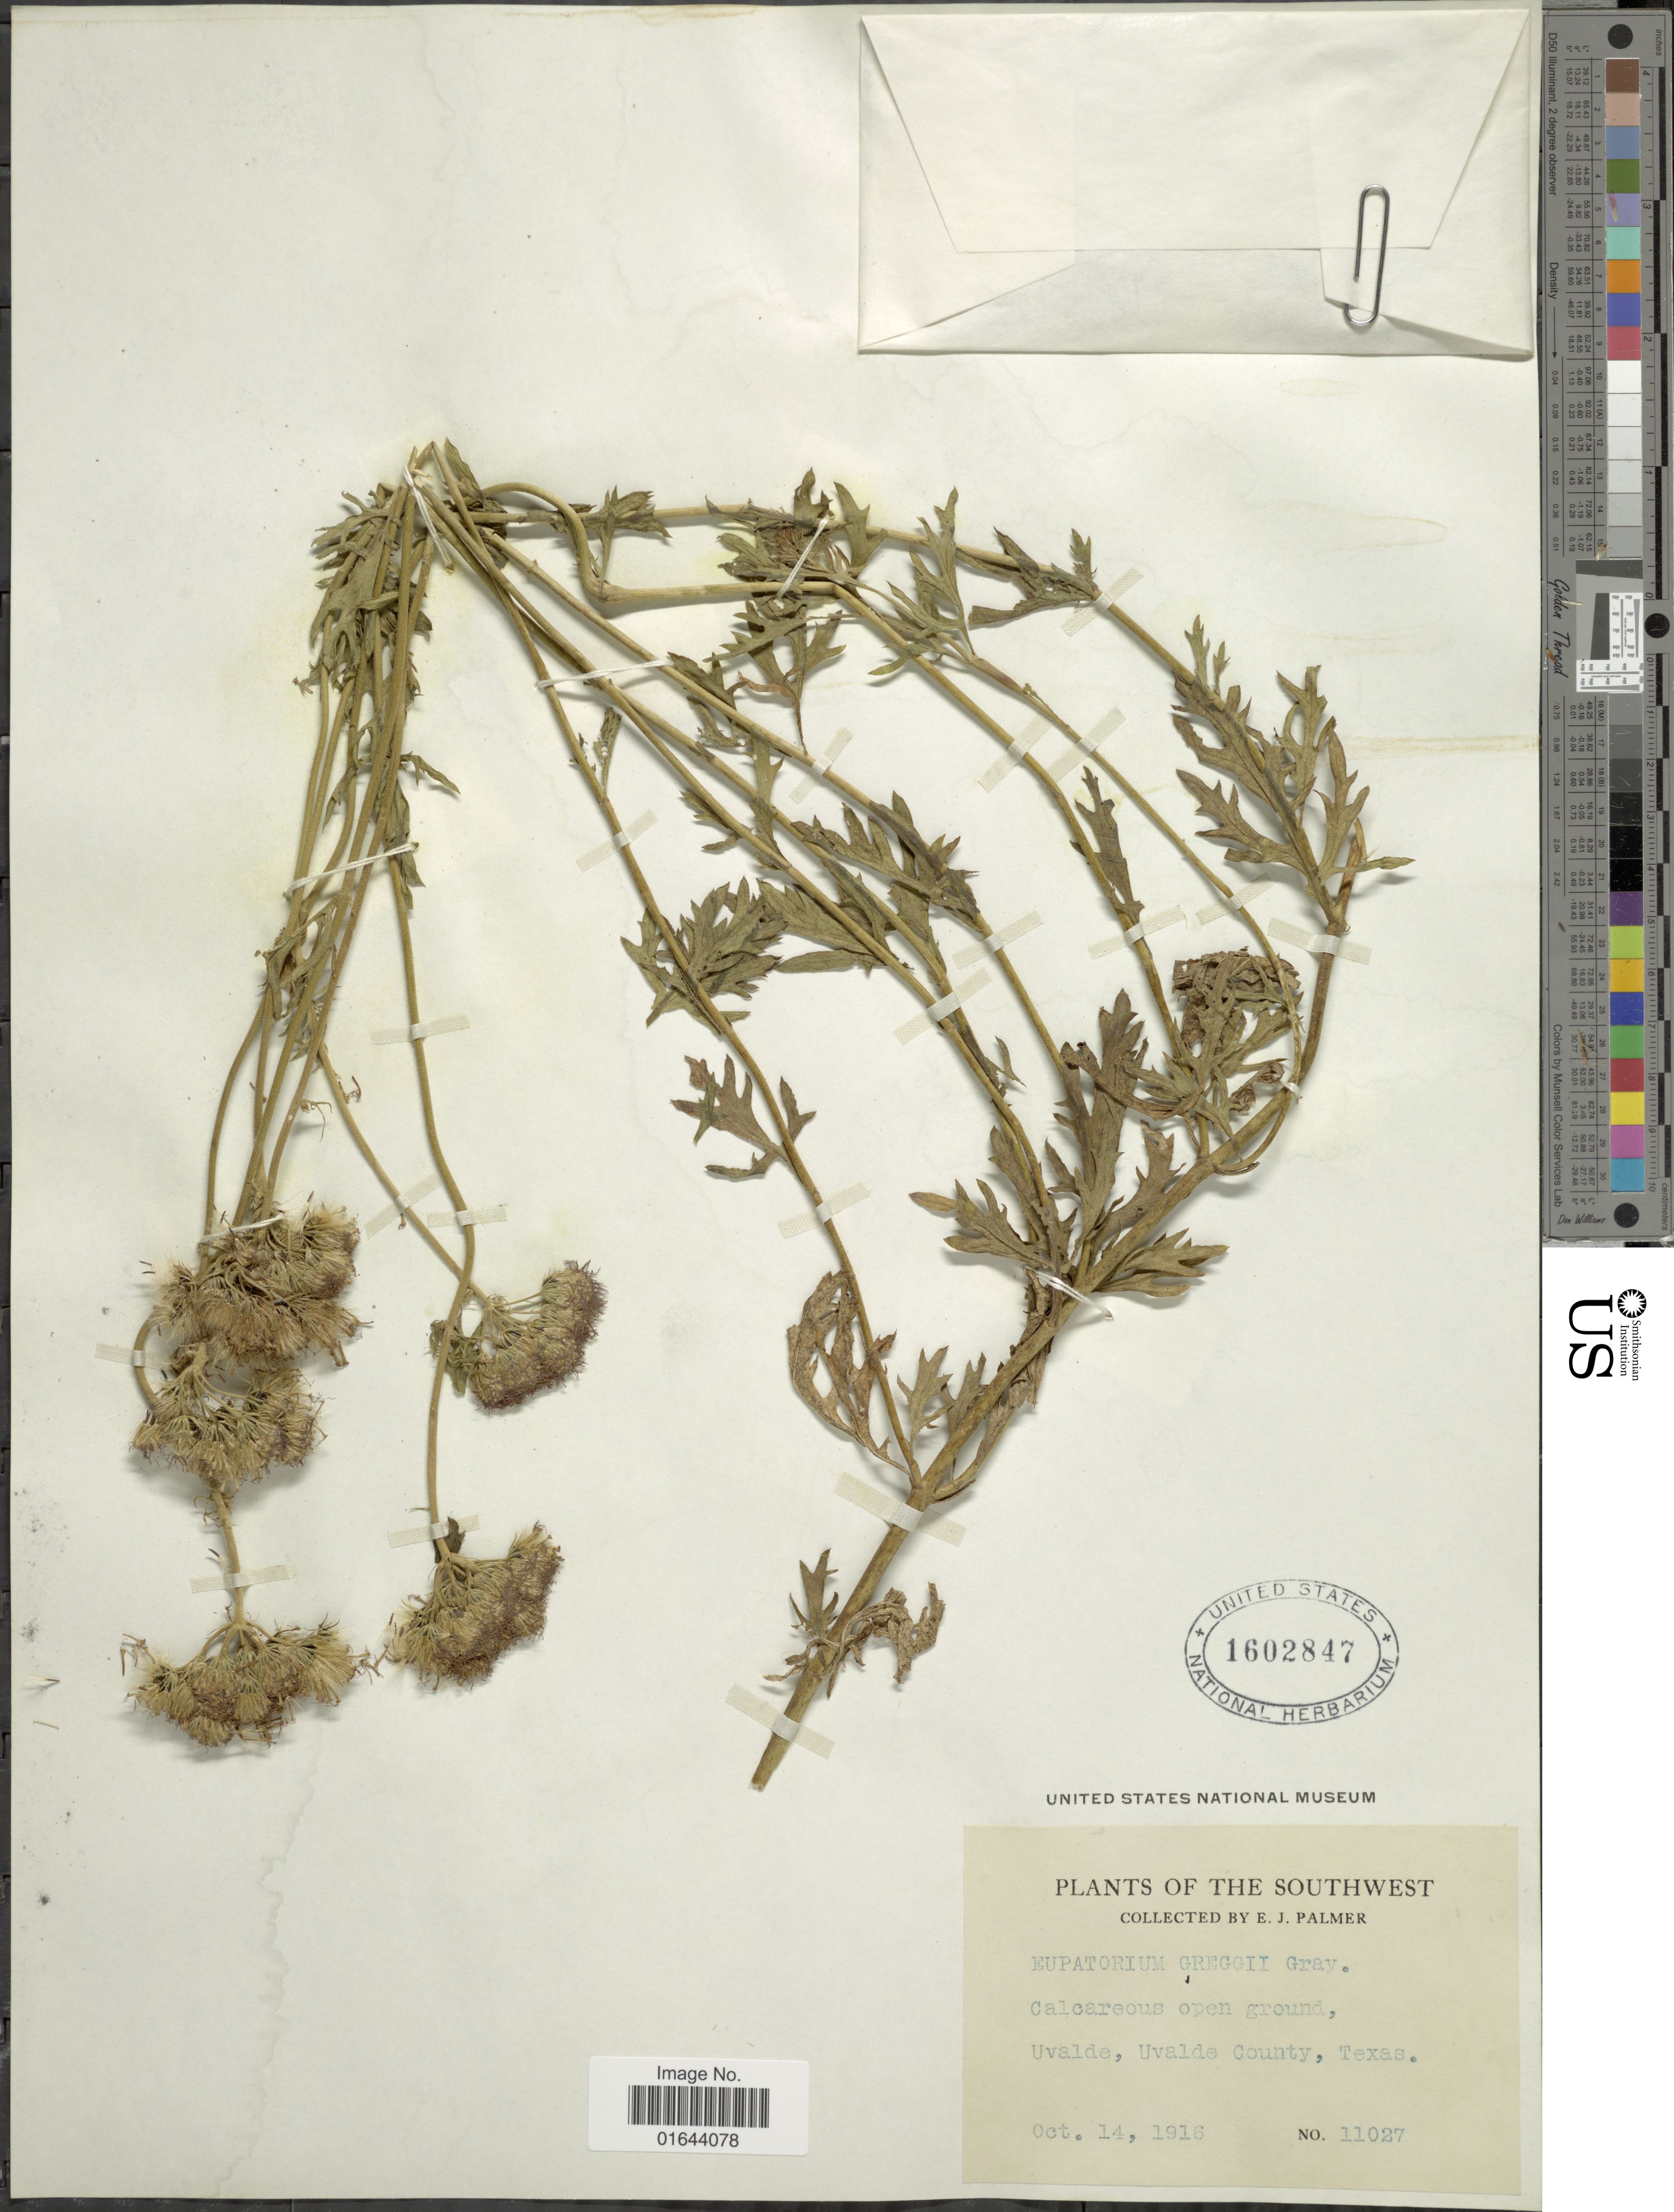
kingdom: Plantae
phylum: Tracheophyta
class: Magnoliopsida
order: Asterales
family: Asteraceae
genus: Conoclinium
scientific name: Conoclinium greggii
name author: (A. Gray) Small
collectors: E. J. Palmer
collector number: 11027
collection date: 1916-10-14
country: United States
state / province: Texas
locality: Uvalde, Uvalde County, Texas.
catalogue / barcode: US 1602847